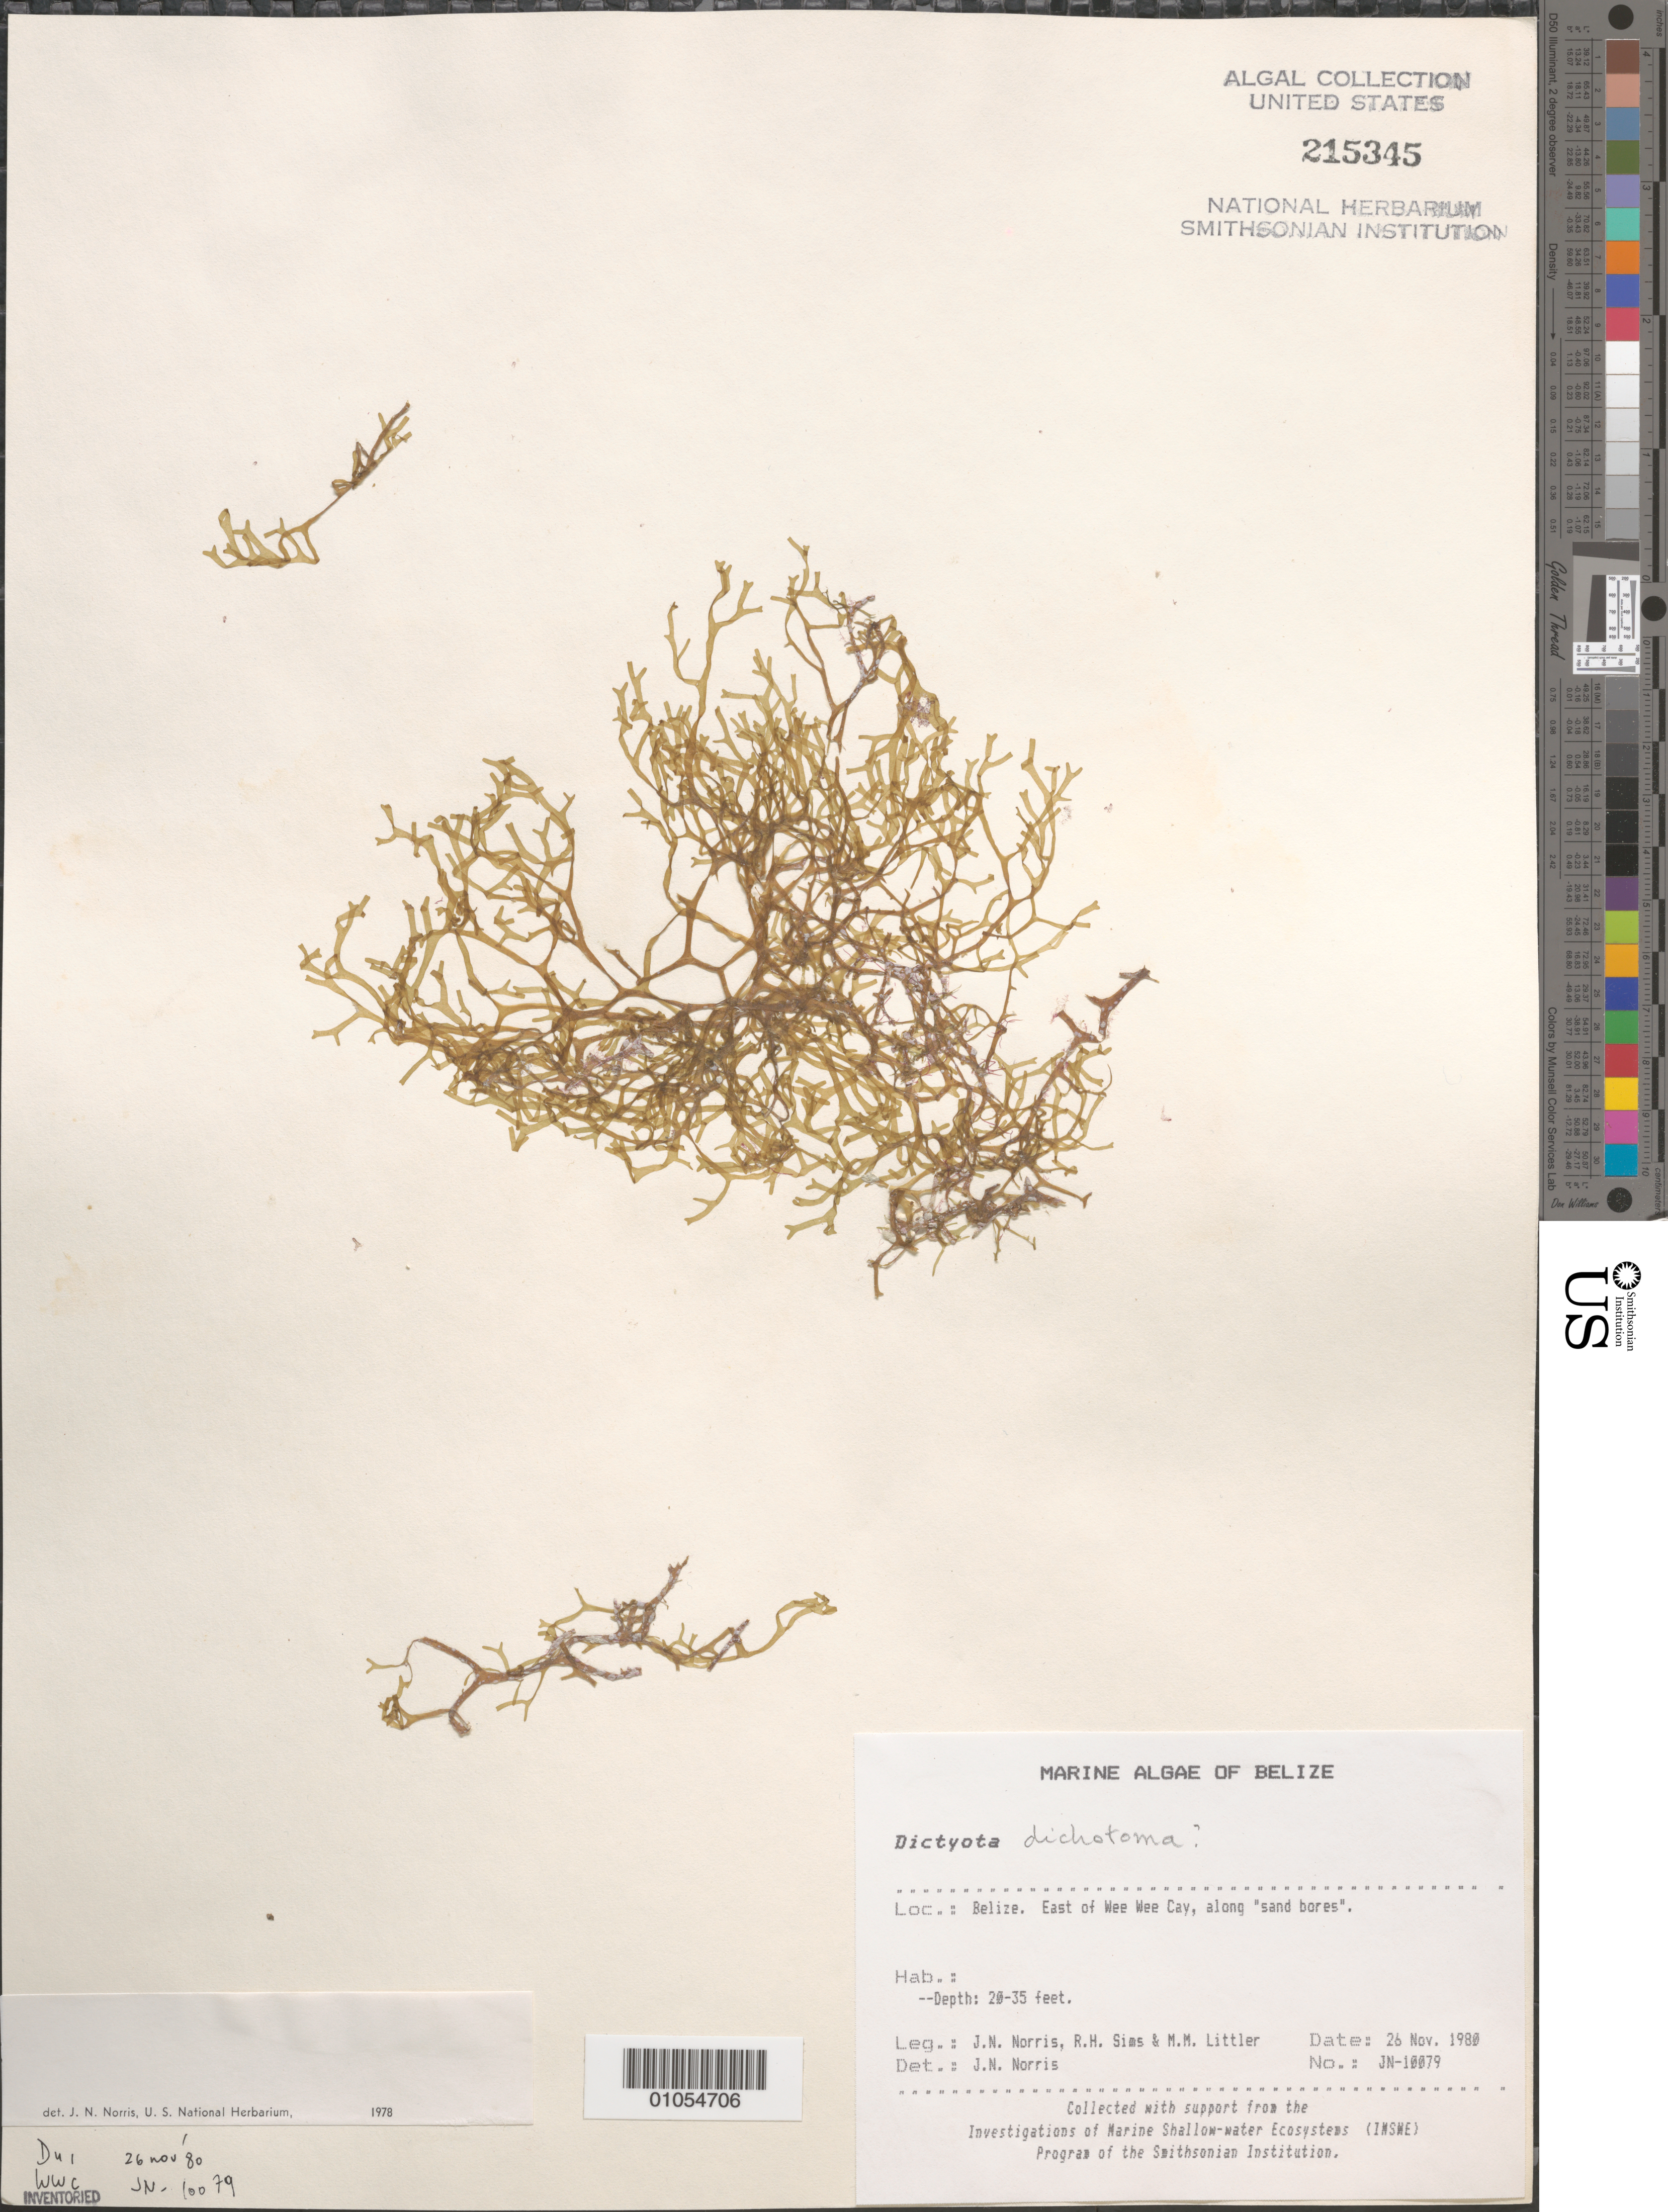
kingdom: Chromista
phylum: Ochrophyta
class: Phaeophyceae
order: Dictyotales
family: Dictyotaceae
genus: Dictyota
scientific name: Dictyota dichotoma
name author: (Huds.) J.V.Lamouroux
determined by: Norris, James N.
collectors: J. N. Norris, R. H. Sims & M. M. Littler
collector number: JN-10079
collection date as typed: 26 Nov 1980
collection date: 1980-11-26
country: Belize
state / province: Stann Creek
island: Wee Wee Cay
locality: East of Wee Wee Cay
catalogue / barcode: US 215345